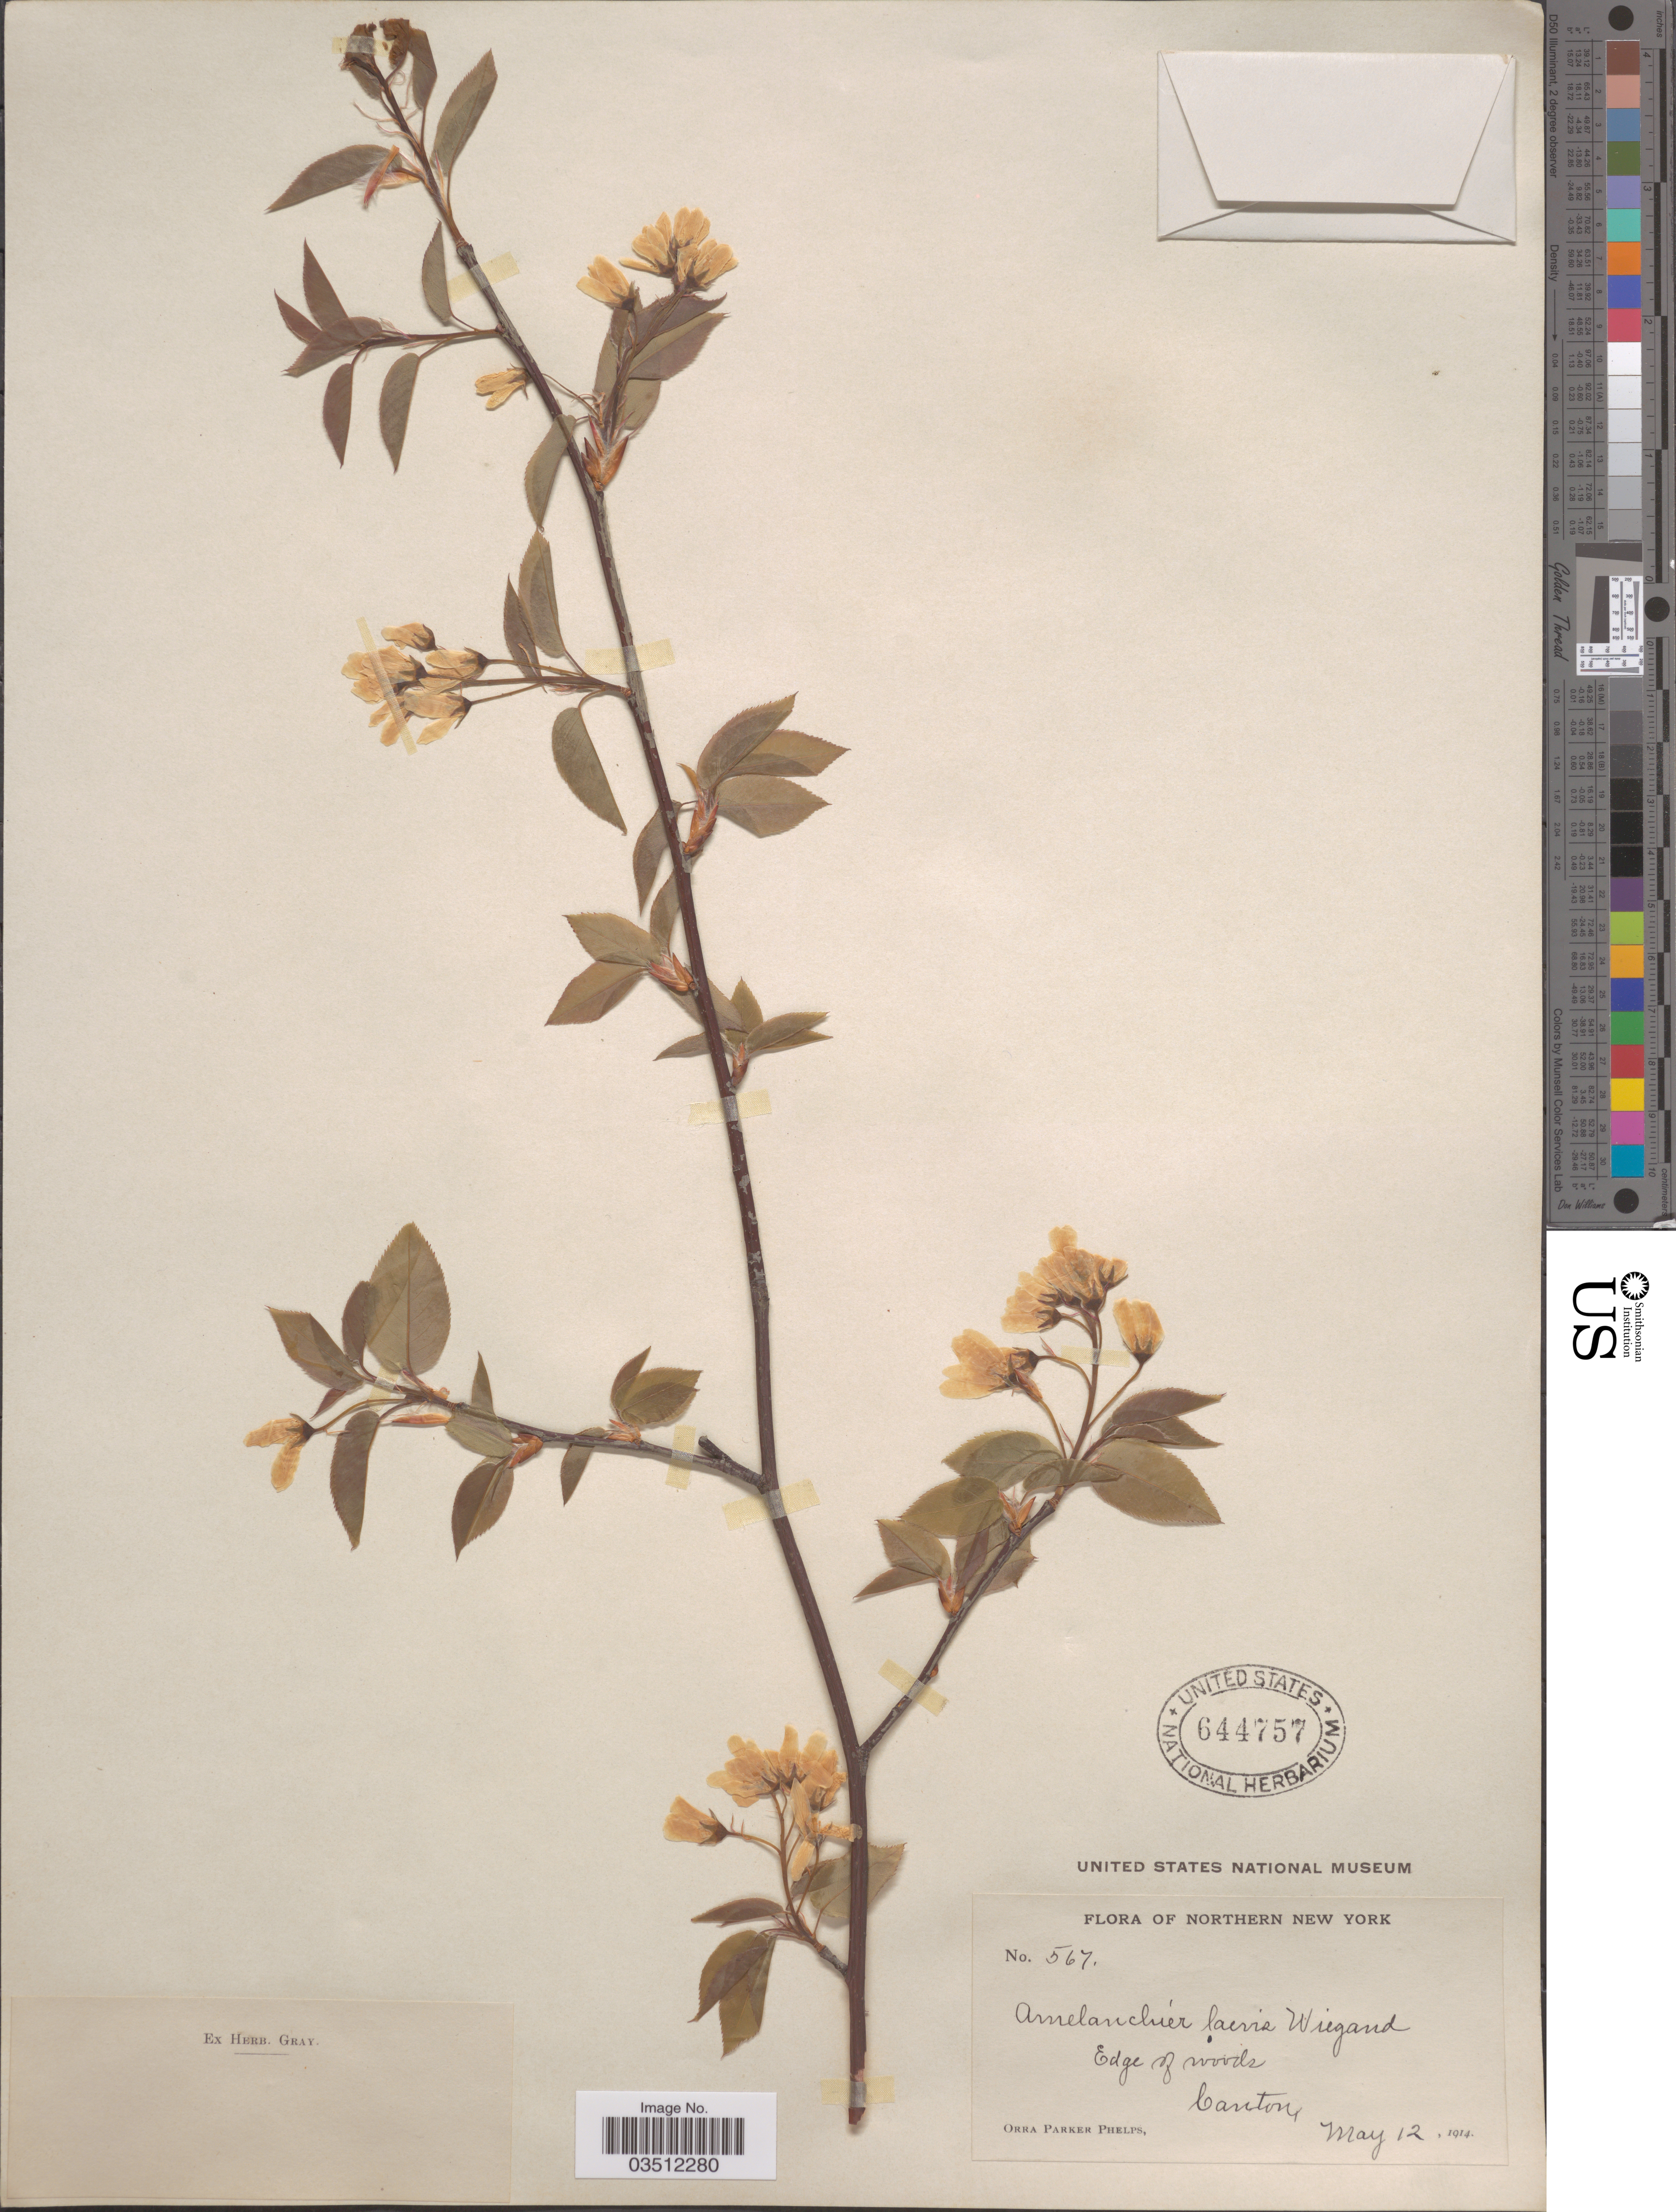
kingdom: Plantae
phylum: Tracheophyta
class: Magnoliopsida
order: Rosales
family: Rosaceae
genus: Amelanchier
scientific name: Amelanchier laevis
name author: Wiegand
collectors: O. P. Phelps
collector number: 567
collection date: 1914-05-12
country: United States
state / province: New York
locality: Northern New York. Edge of woods Canton.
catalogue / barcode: US 644757